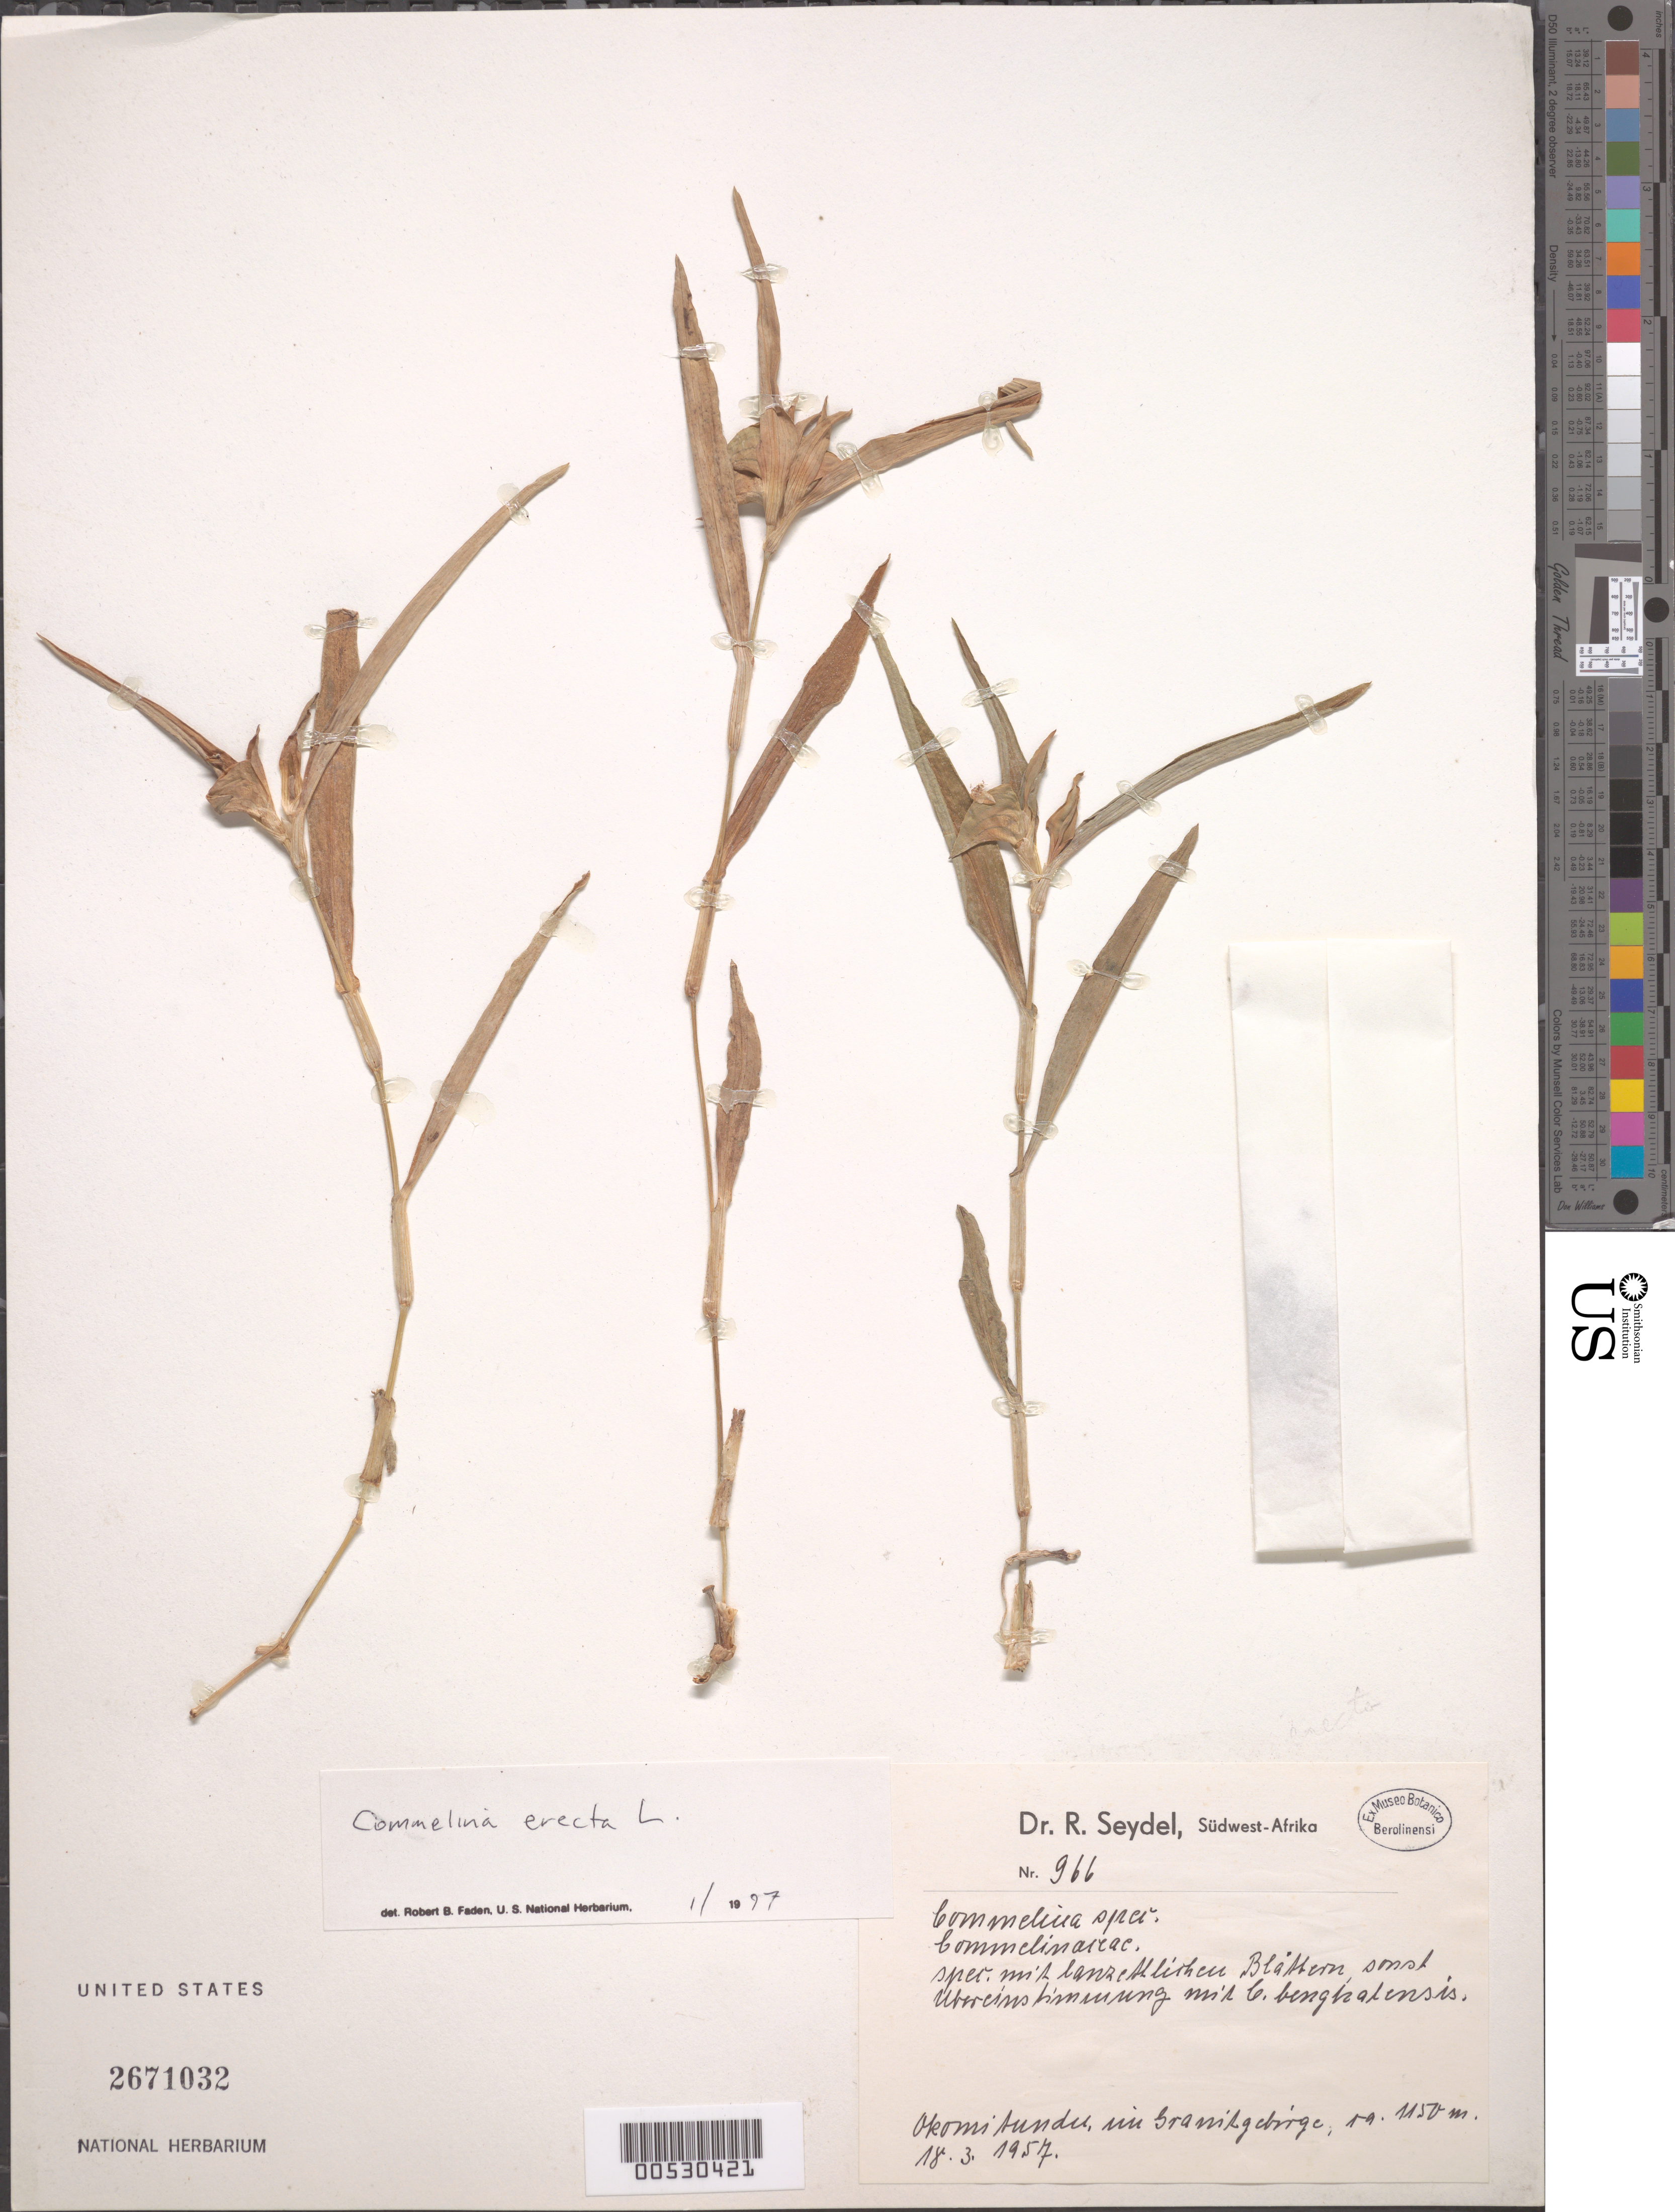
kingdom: Plantae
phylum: Tracheophyta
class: Liliopsida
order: Commelinales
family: Commelinaceae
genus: Commelina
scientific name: Commelina erecta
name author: L.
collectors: R. Seydel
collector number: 966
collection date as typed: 18 Mar 1957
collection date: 1957-03-18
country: South Africa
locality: Benghal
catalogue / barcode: US 2671032